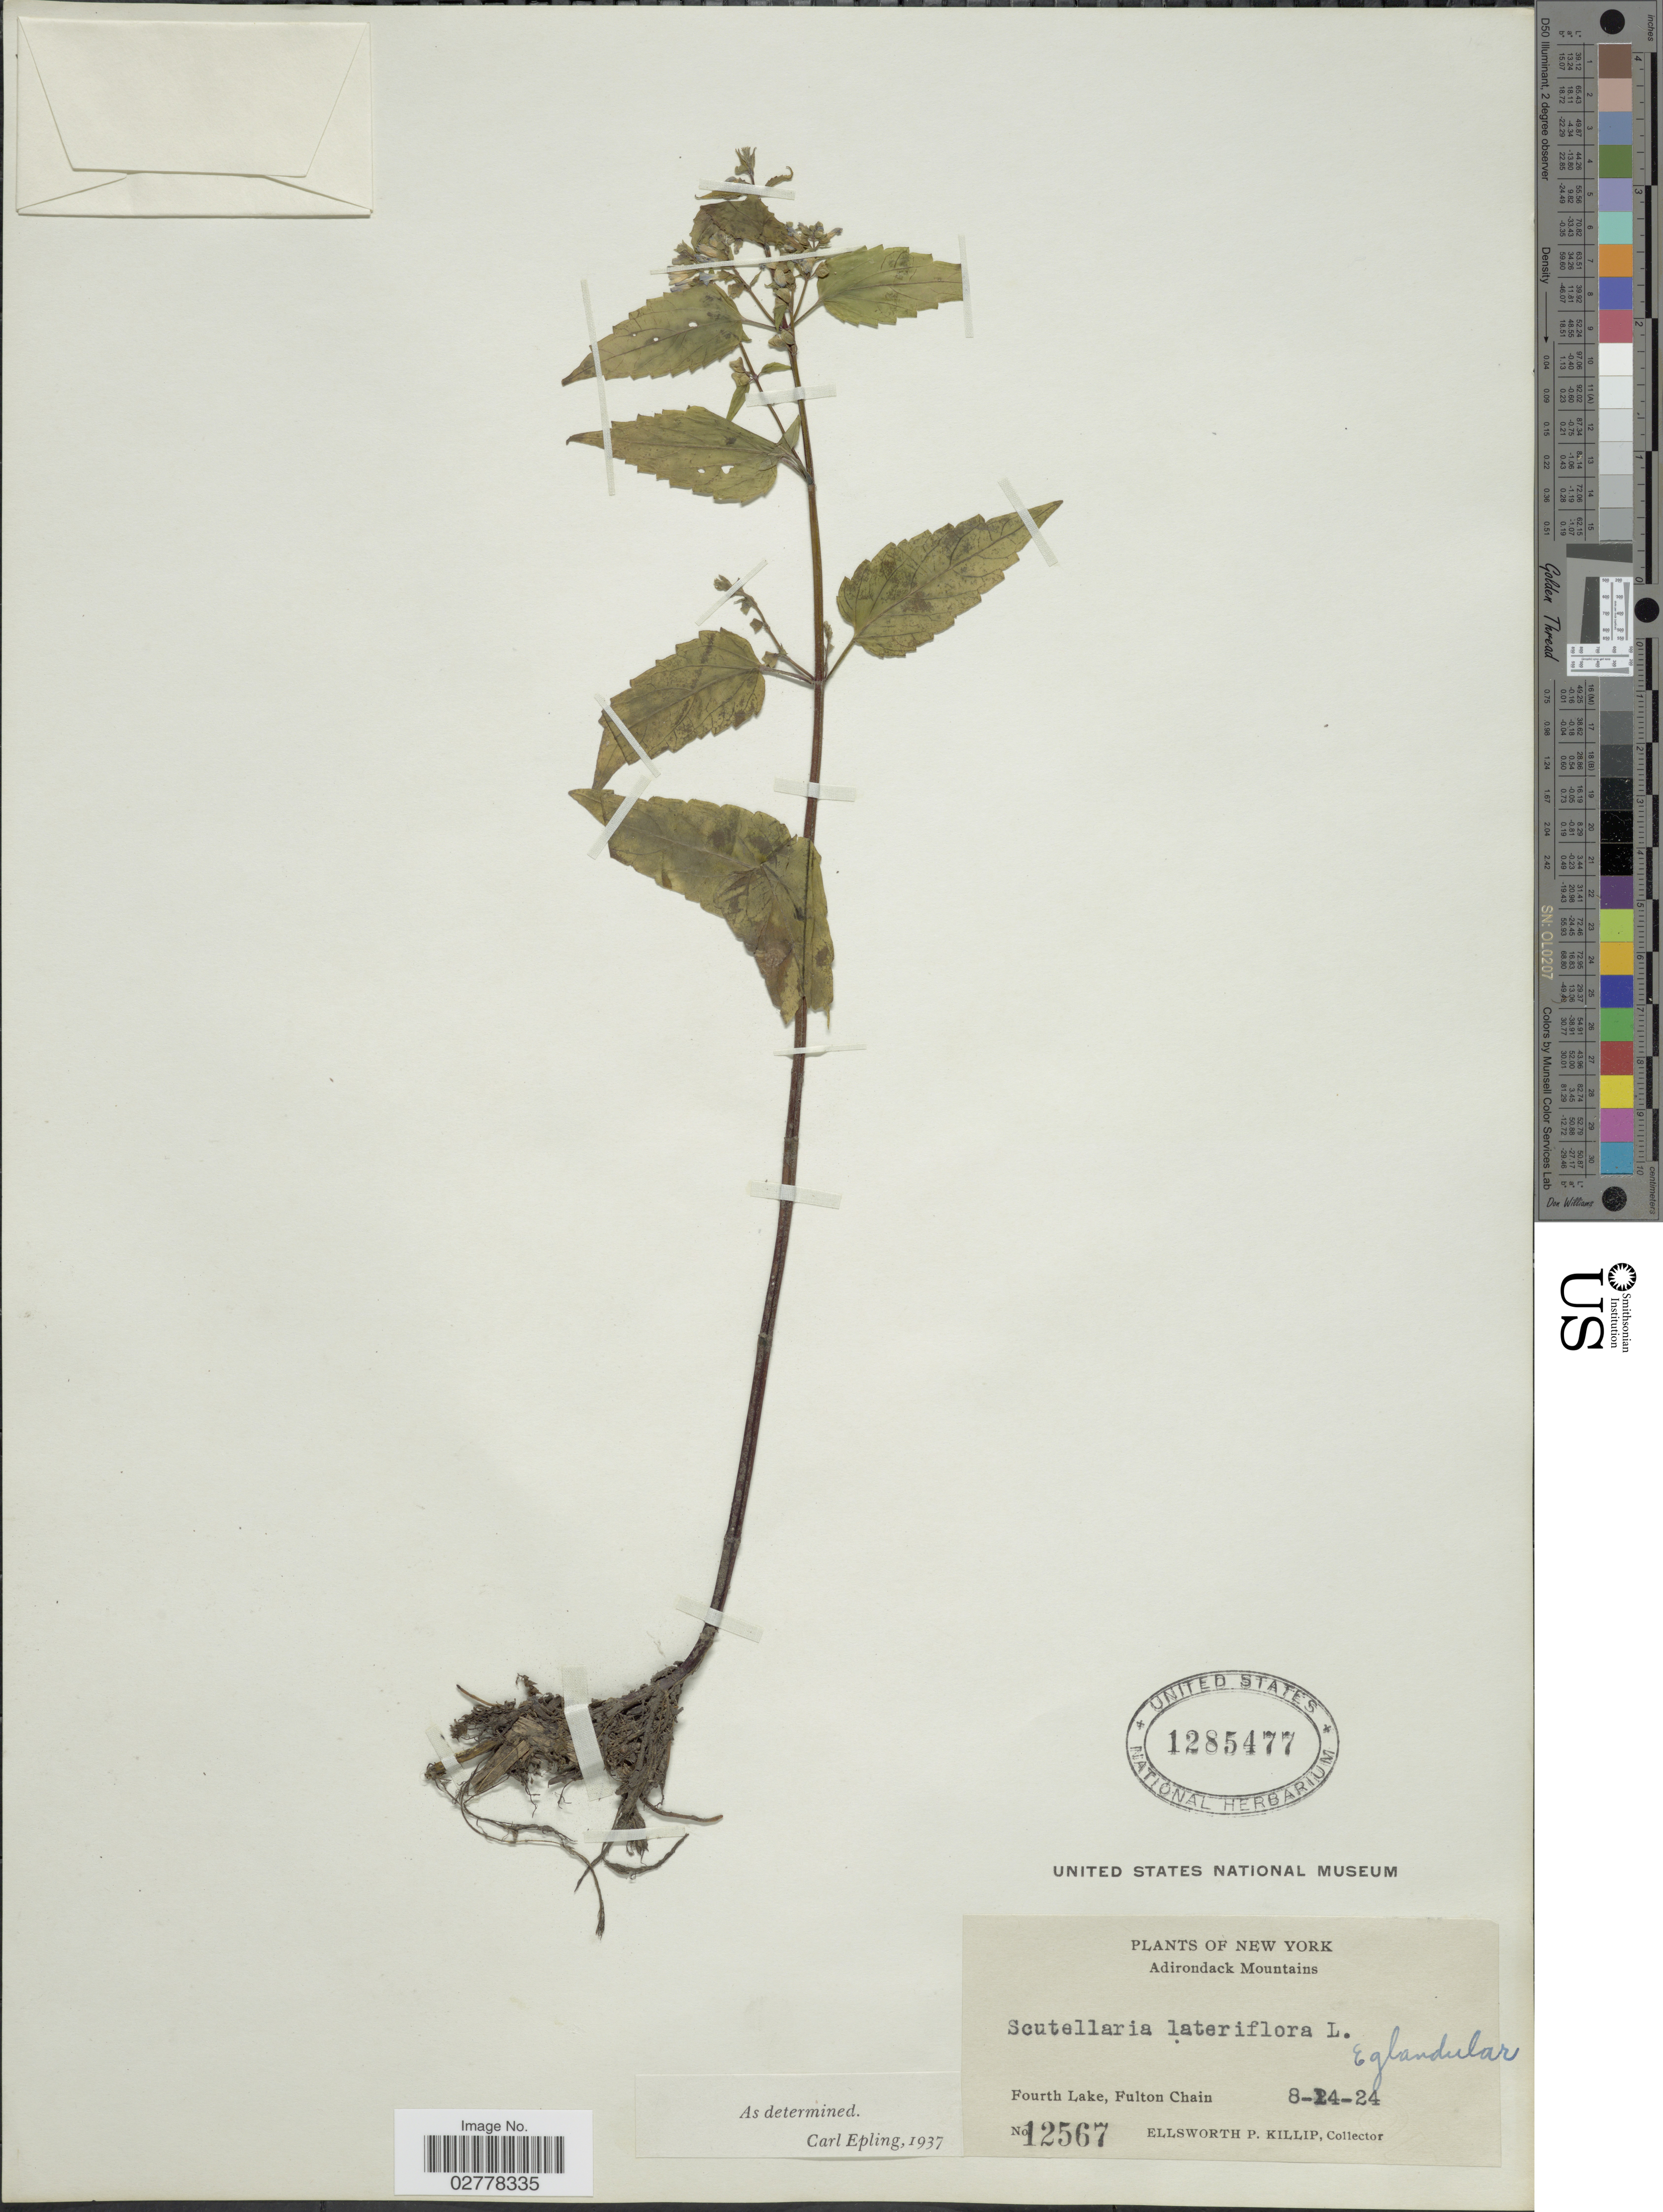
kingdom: Plantae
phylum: Tracheophyta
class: Magnoliopsida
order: Lamiales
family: Lamiaceae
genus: Scutellaria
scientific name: Scutellaria lateriflora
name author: L.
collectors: E. P. Killip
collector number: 12567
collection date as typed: Transcribed d/m/y: 14/8/24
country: United States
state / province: New York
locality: Adirondack Mountains. Fourth Lake, Fulton Chain.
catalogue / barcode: US 1285477